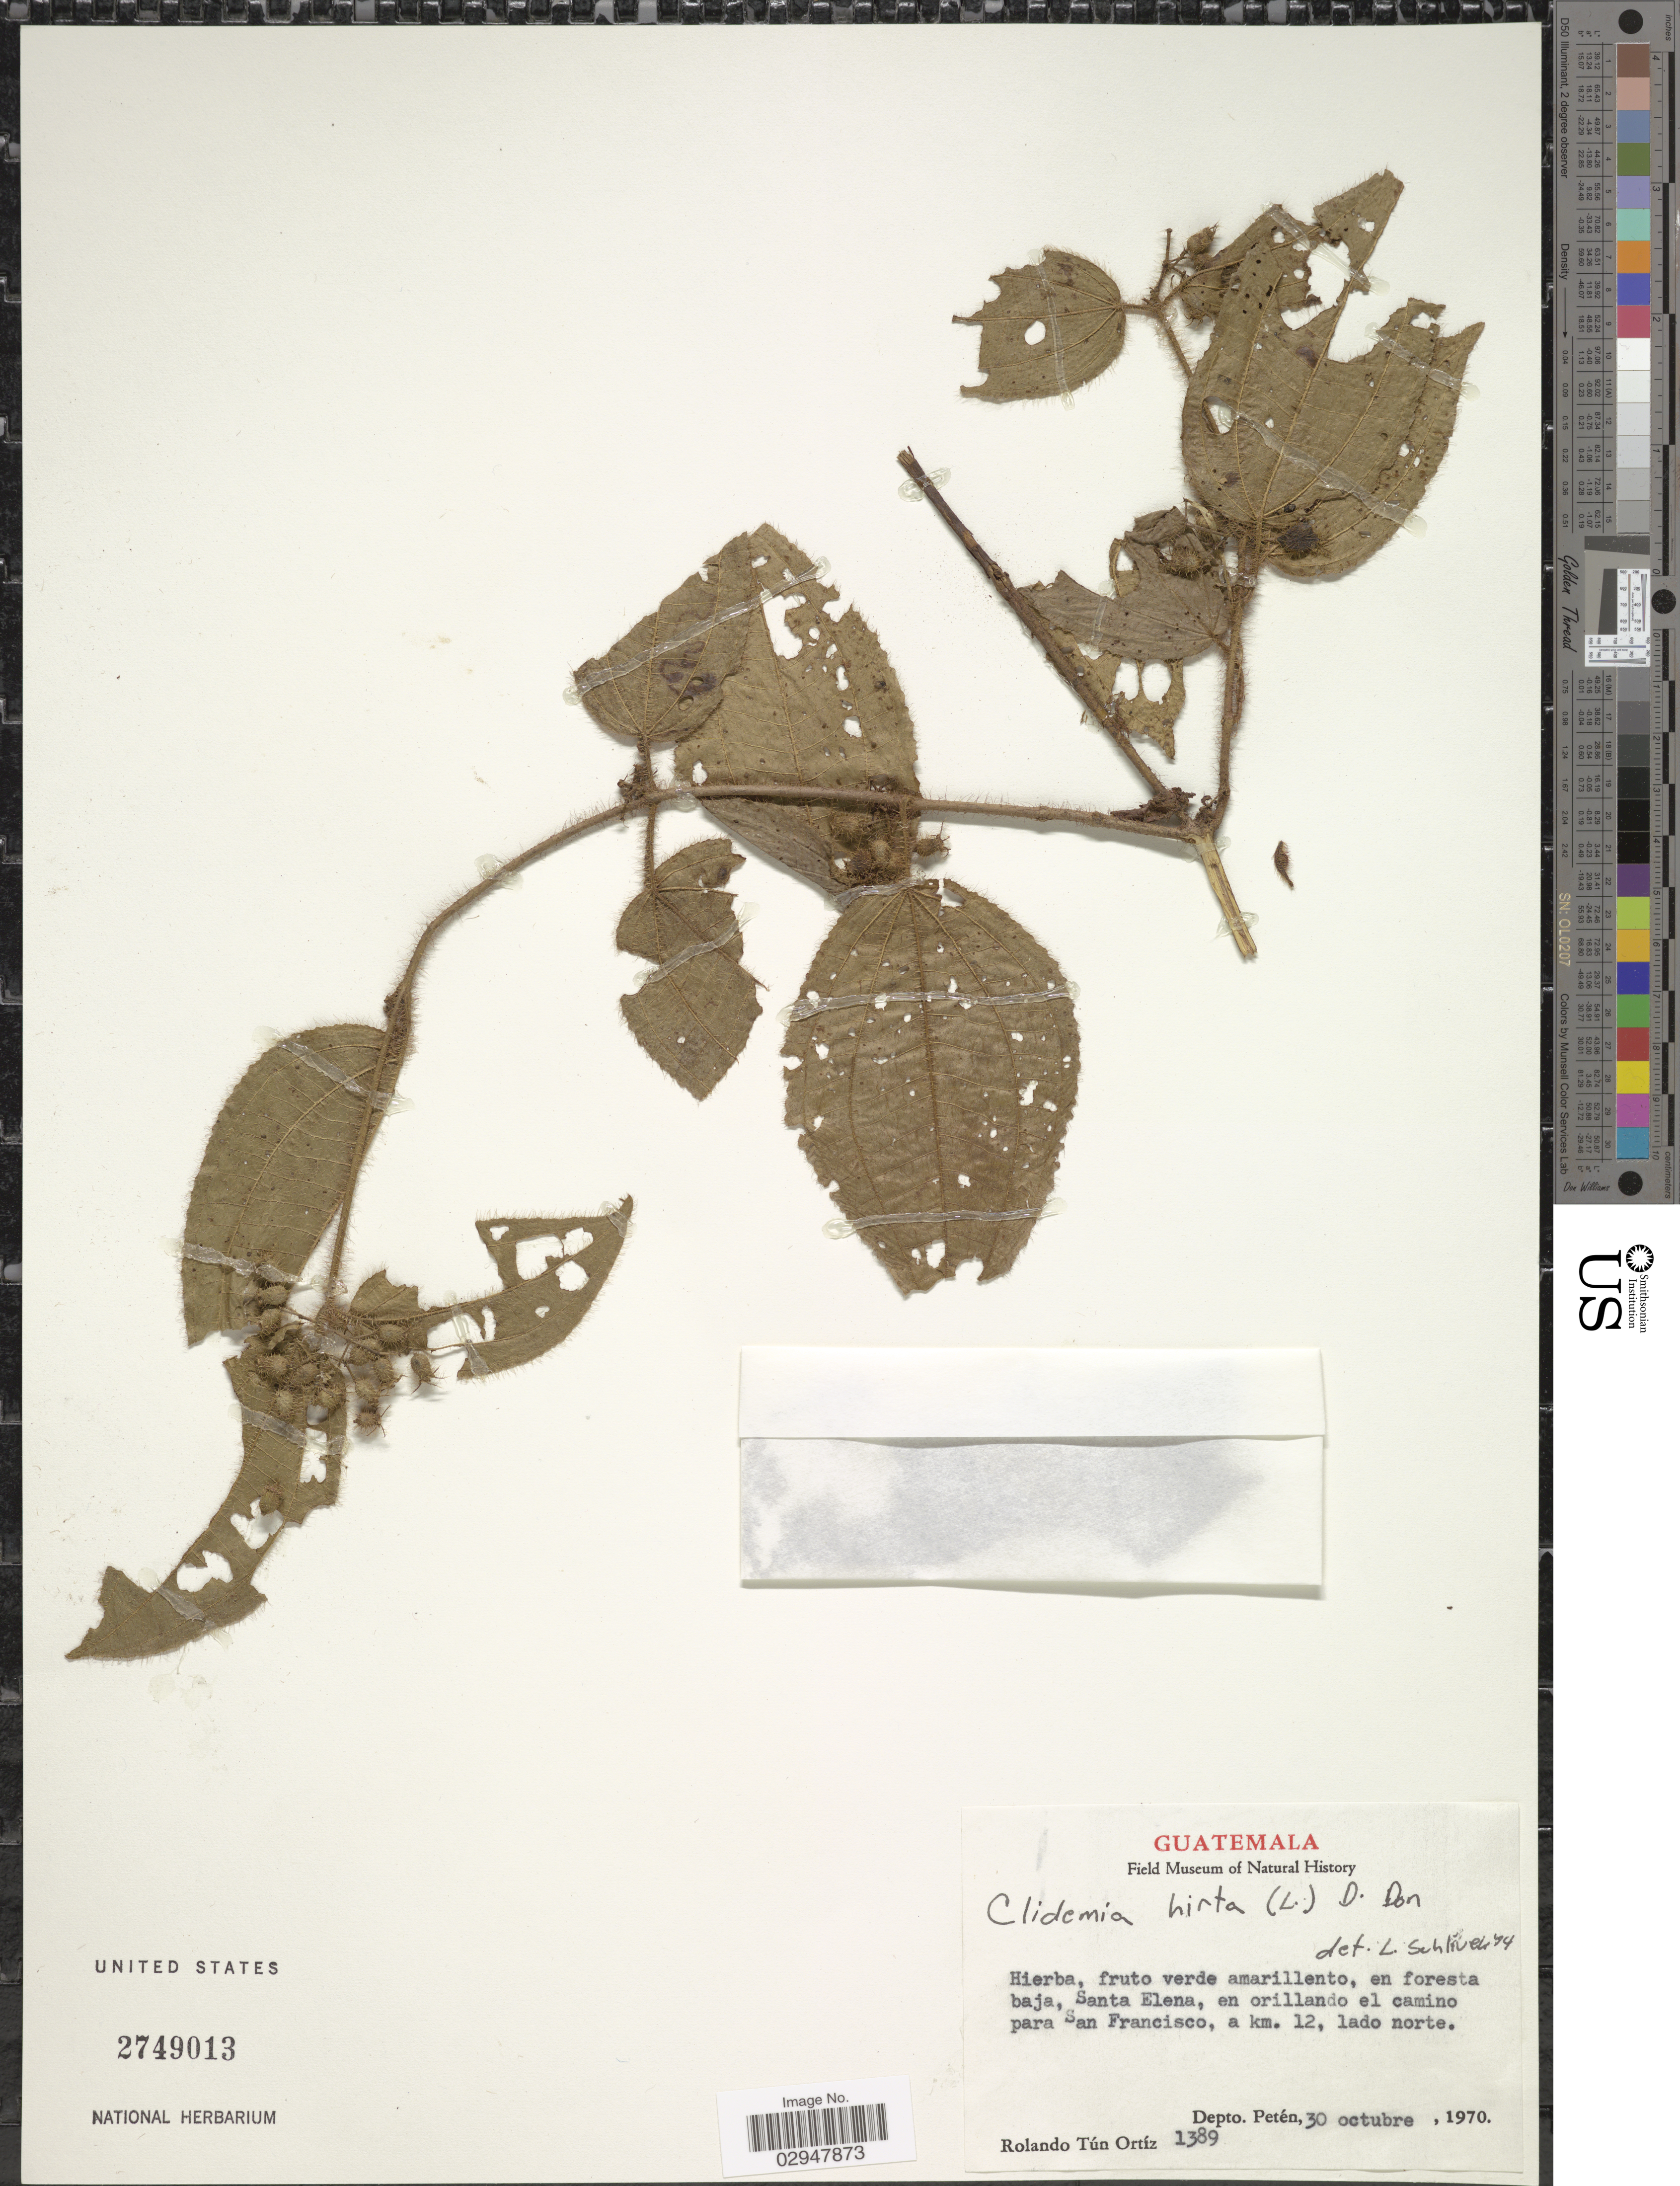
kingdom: Plantae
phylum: Tracheophyta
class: Magnoliopsida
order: Myrtales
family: Melastomataceae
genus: Miconia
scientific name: Miconia hirta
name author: Cogn.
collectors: R. T. Ortíz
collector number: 1389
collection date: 1970-10-30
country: Guatemala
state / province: El Petén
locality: Santa Elena, en orillando el camino para San Francisco, a km. 12. lado norte, Depto. Petén.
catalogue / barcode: US 2749013